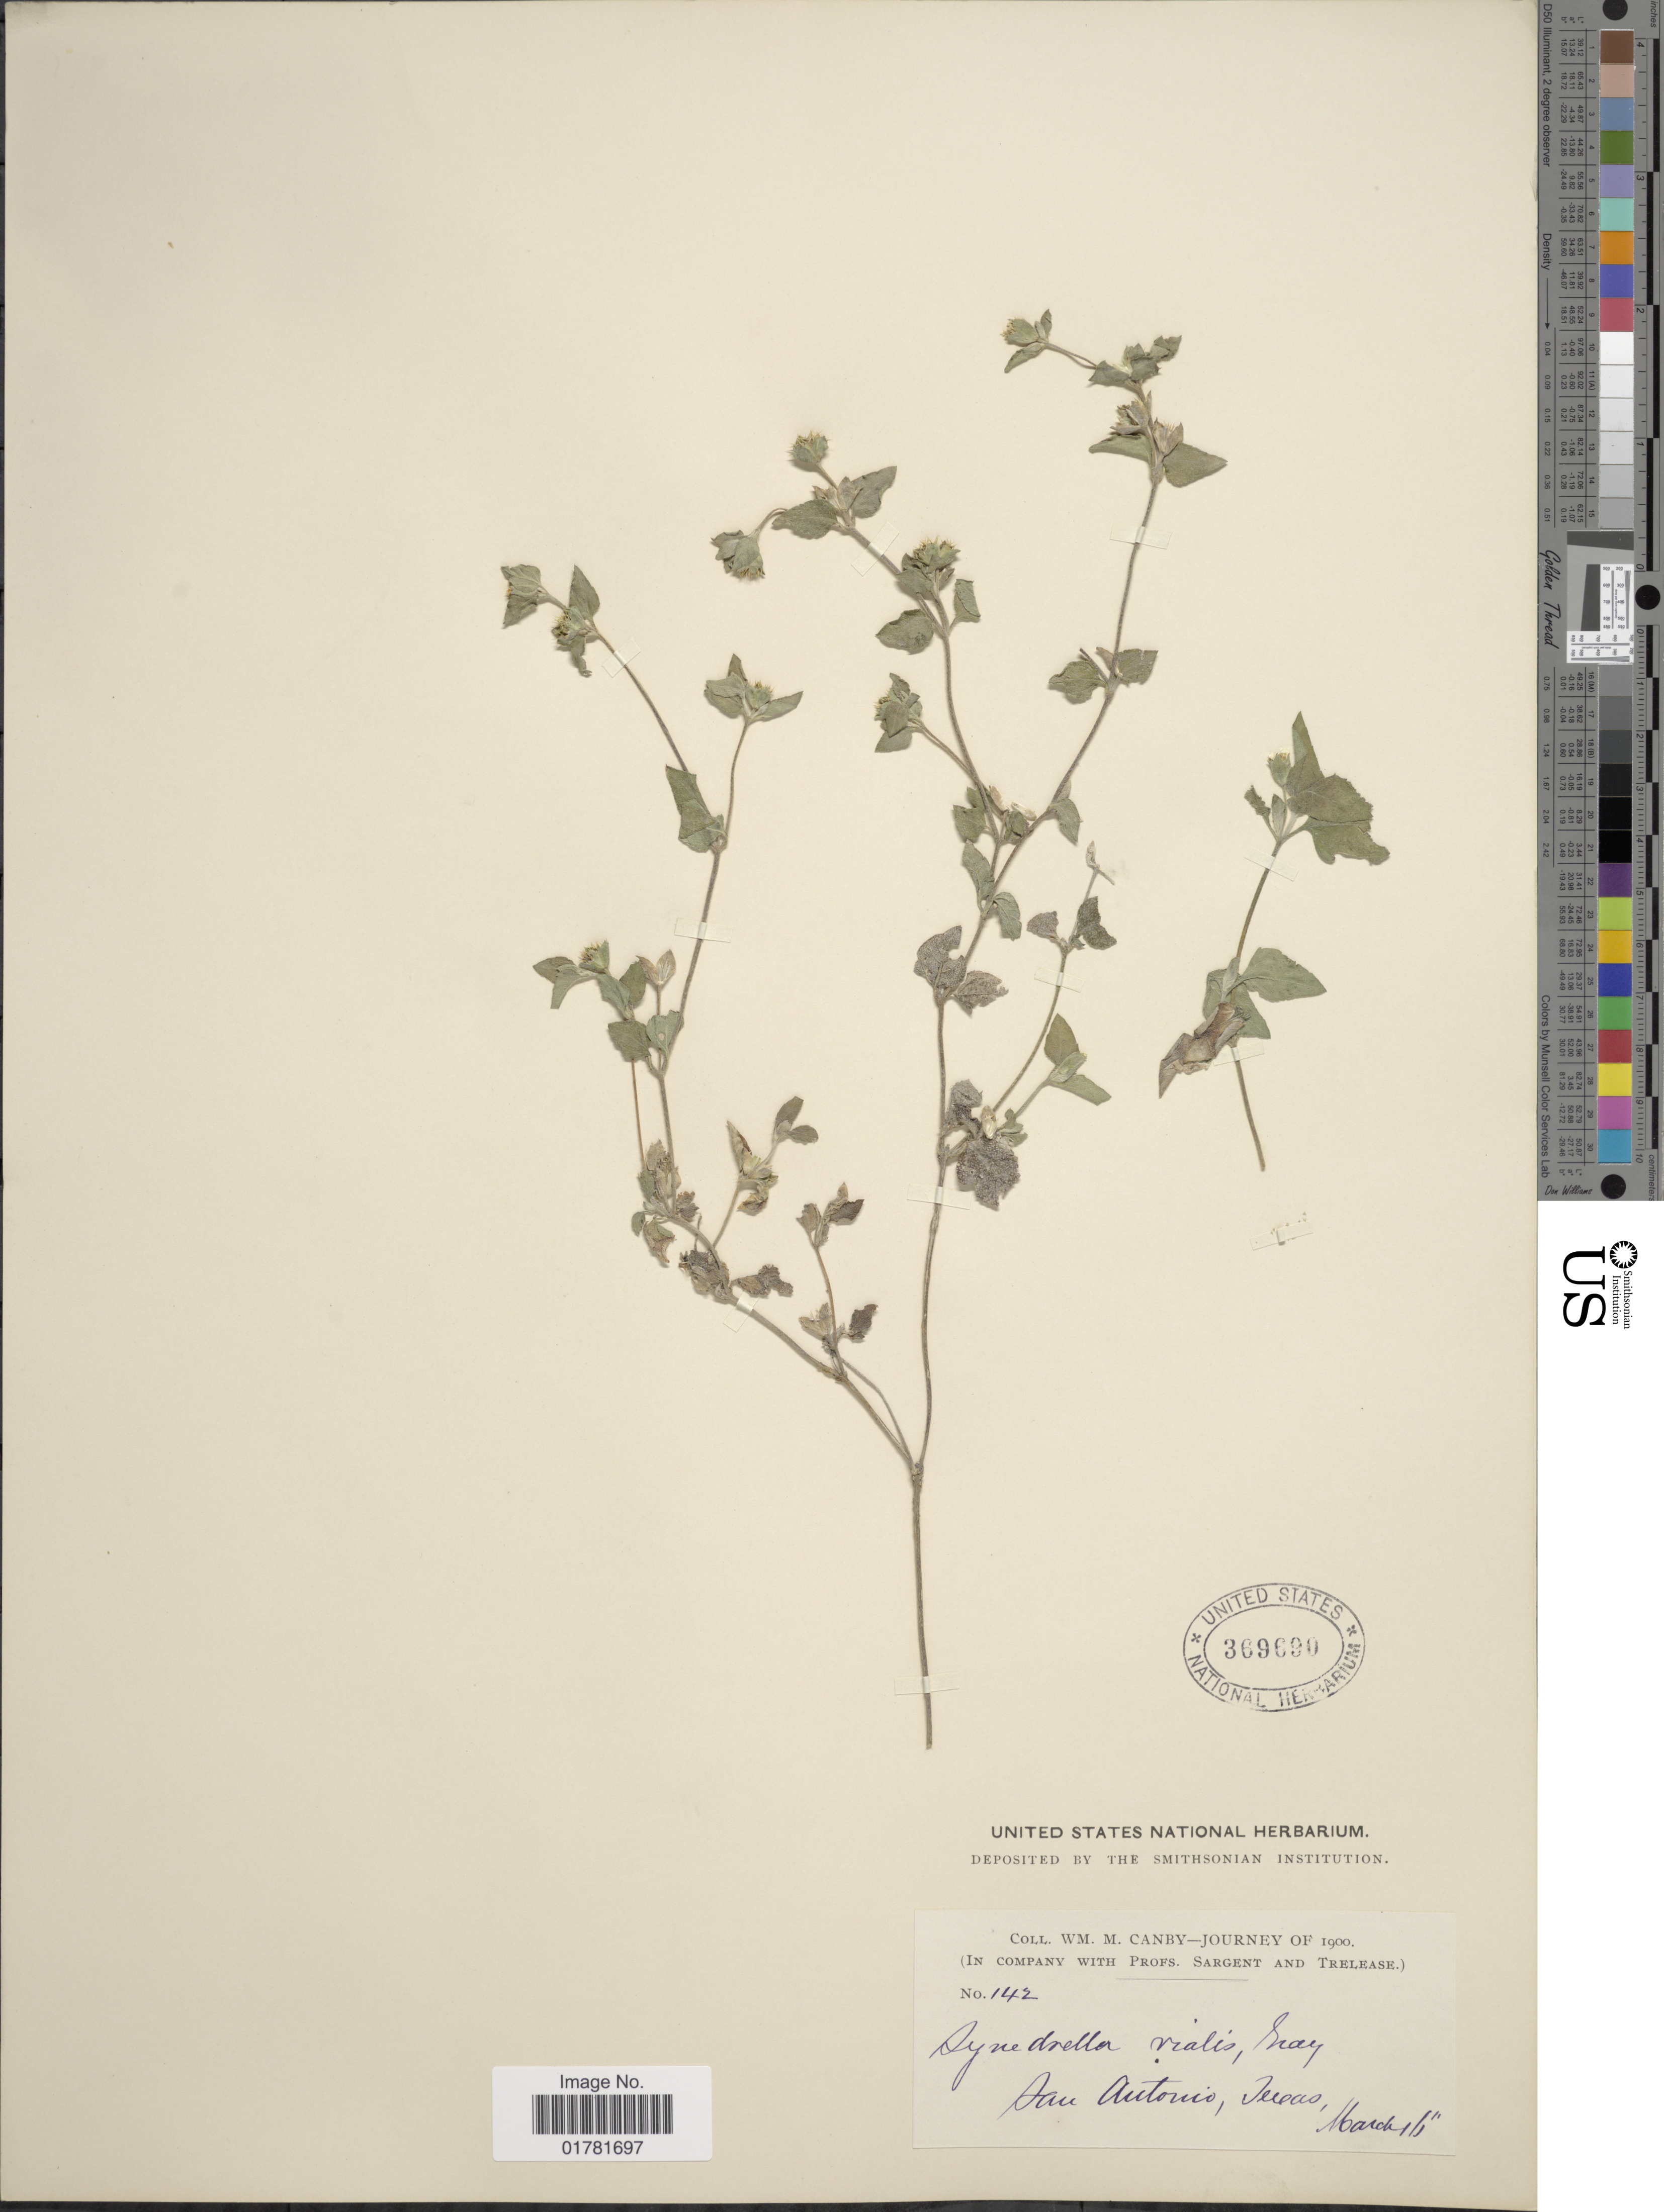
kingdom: Plantae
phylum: Tracheophyta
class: Magnoliopsida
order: Asterales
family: Asteraceae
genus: Calyptocarpus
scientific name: Calyptocarpus vialis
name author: Less.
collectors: W. M. Canby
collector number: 142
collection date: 1900-03-16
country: United States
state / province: Texas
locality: San Antonio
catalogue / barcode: US 369690